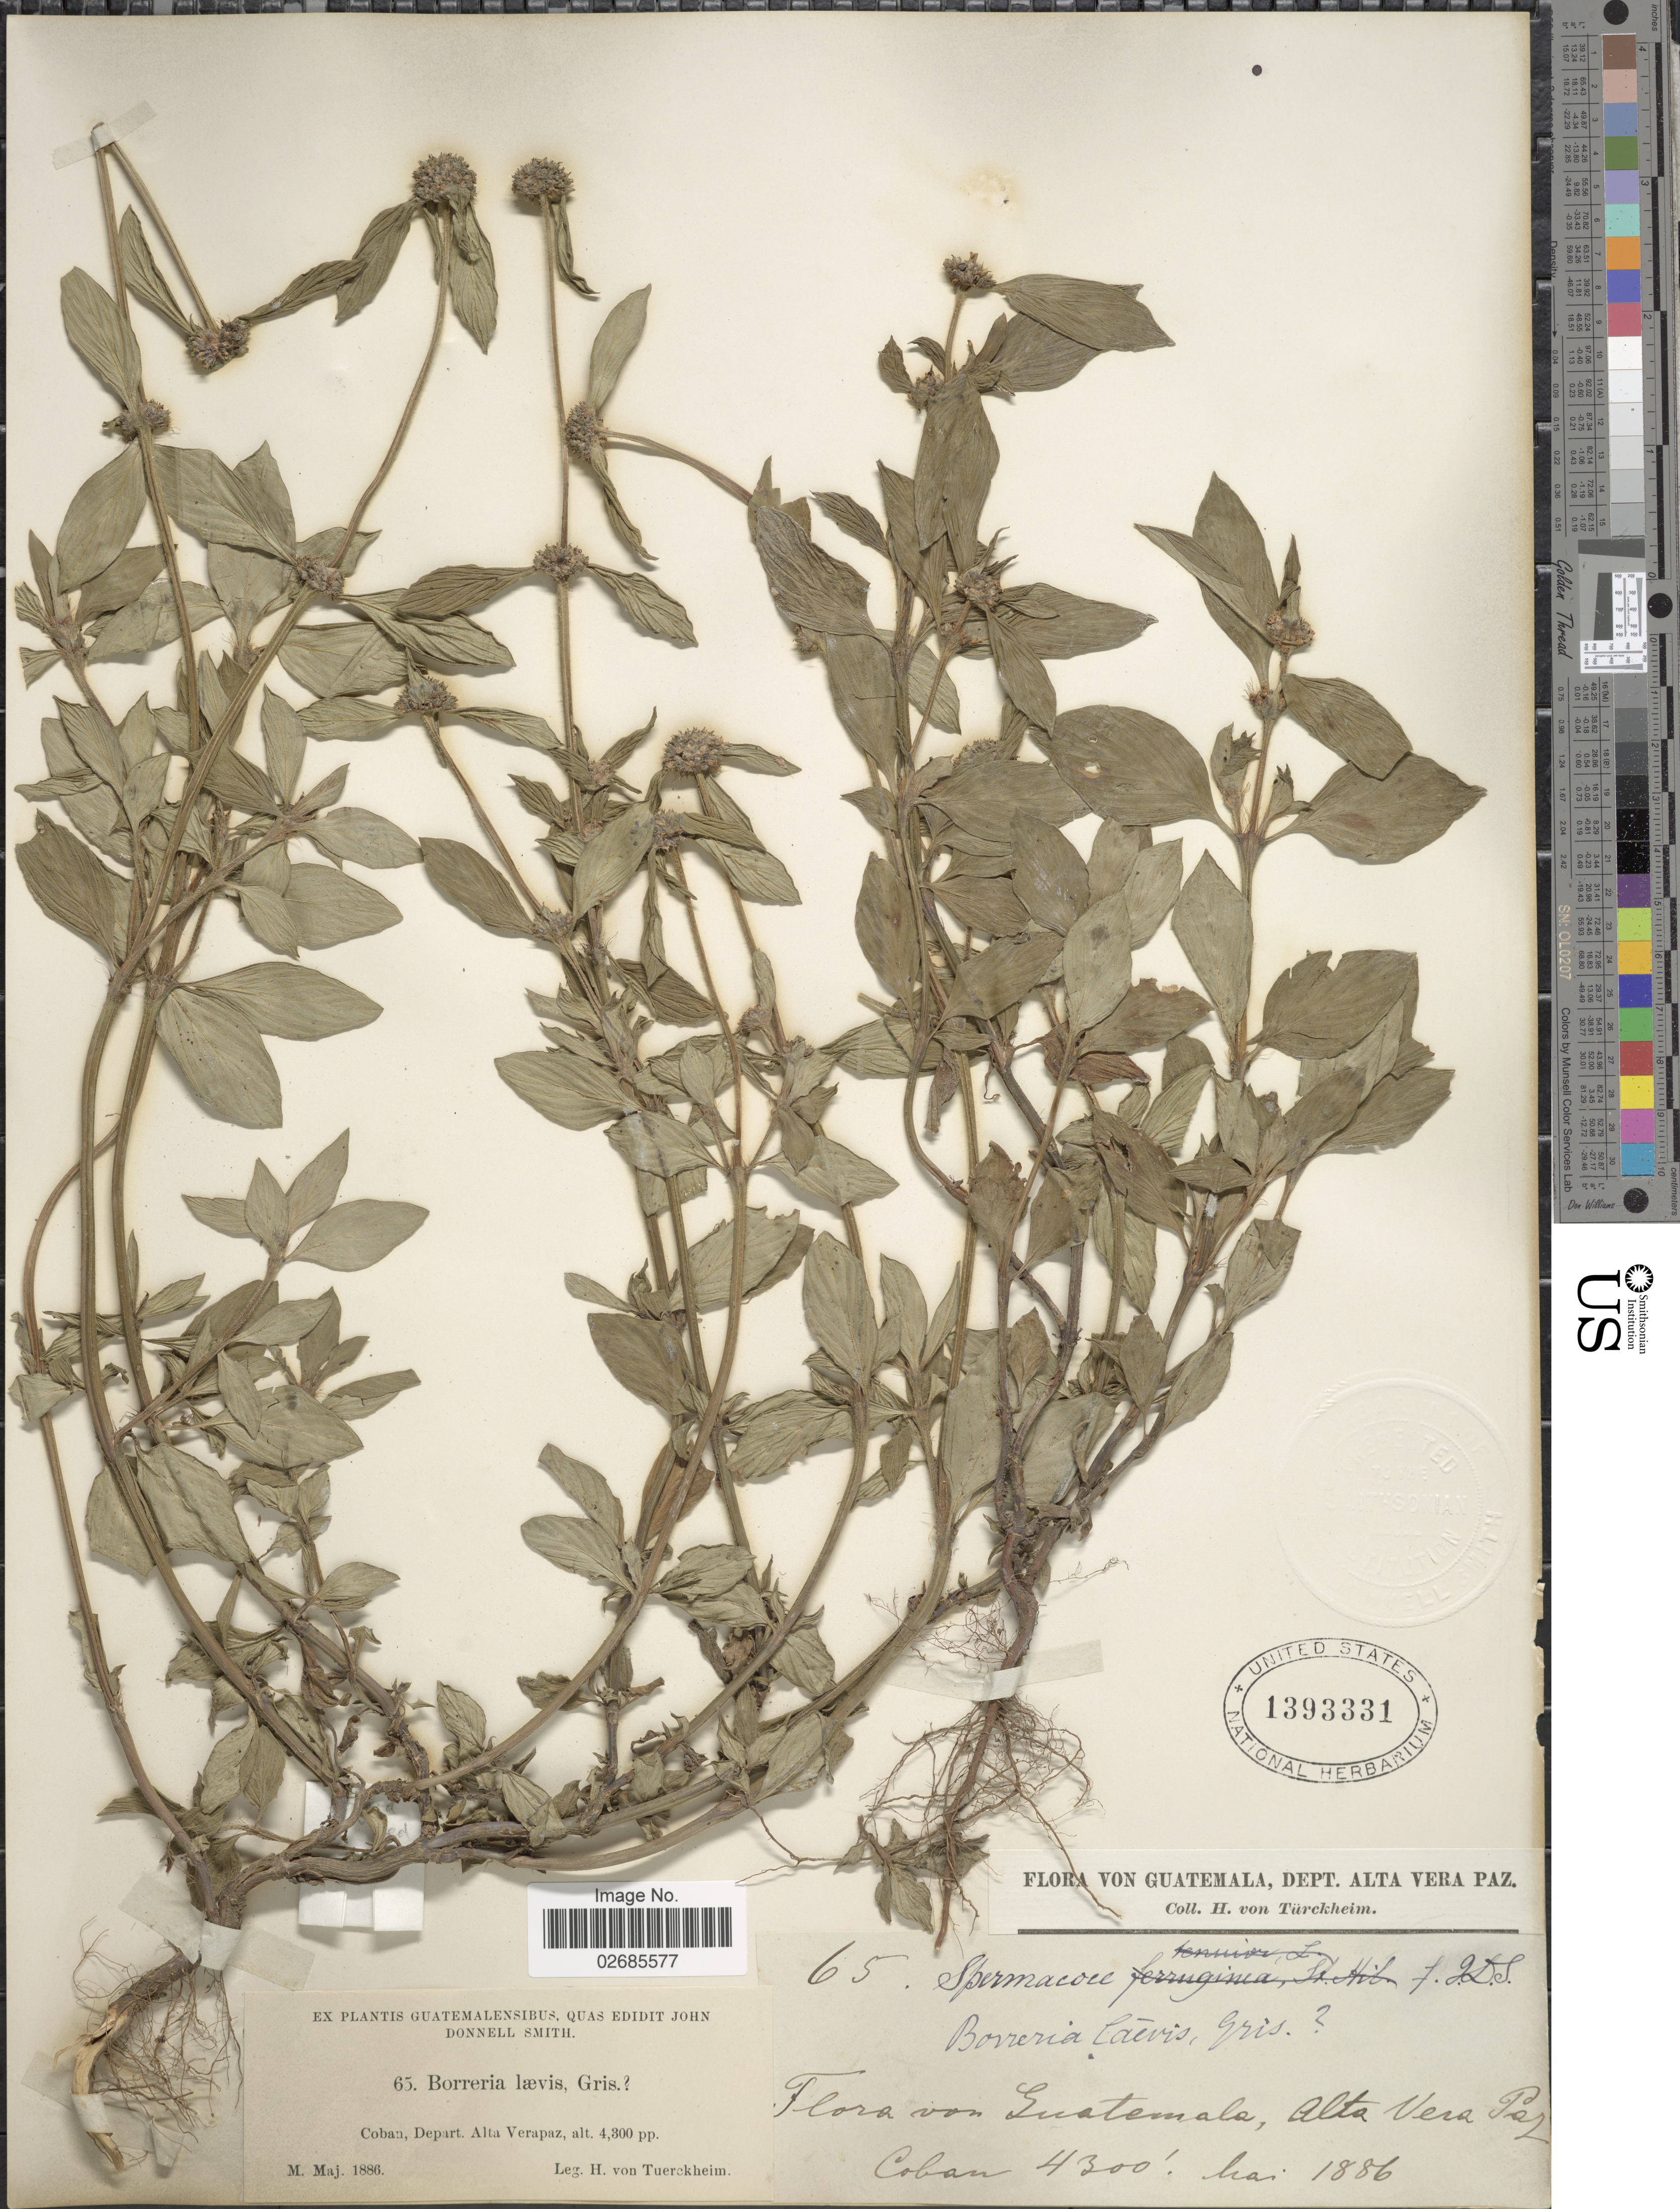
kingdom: Plantae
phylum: Tracheophyta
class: Magnoliopsida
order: Gentianales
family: Rubiaceae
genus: Borreria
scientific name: Borreria assurgens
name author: (Ruiz & Pav.) Griseb.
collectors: H. von Türckheim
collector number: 65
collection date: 1886-05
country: Guatemala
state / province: Alta Verapaz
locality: Coban, Depart. Alta Verapaz.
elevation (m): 1311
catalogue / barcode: US 1393331